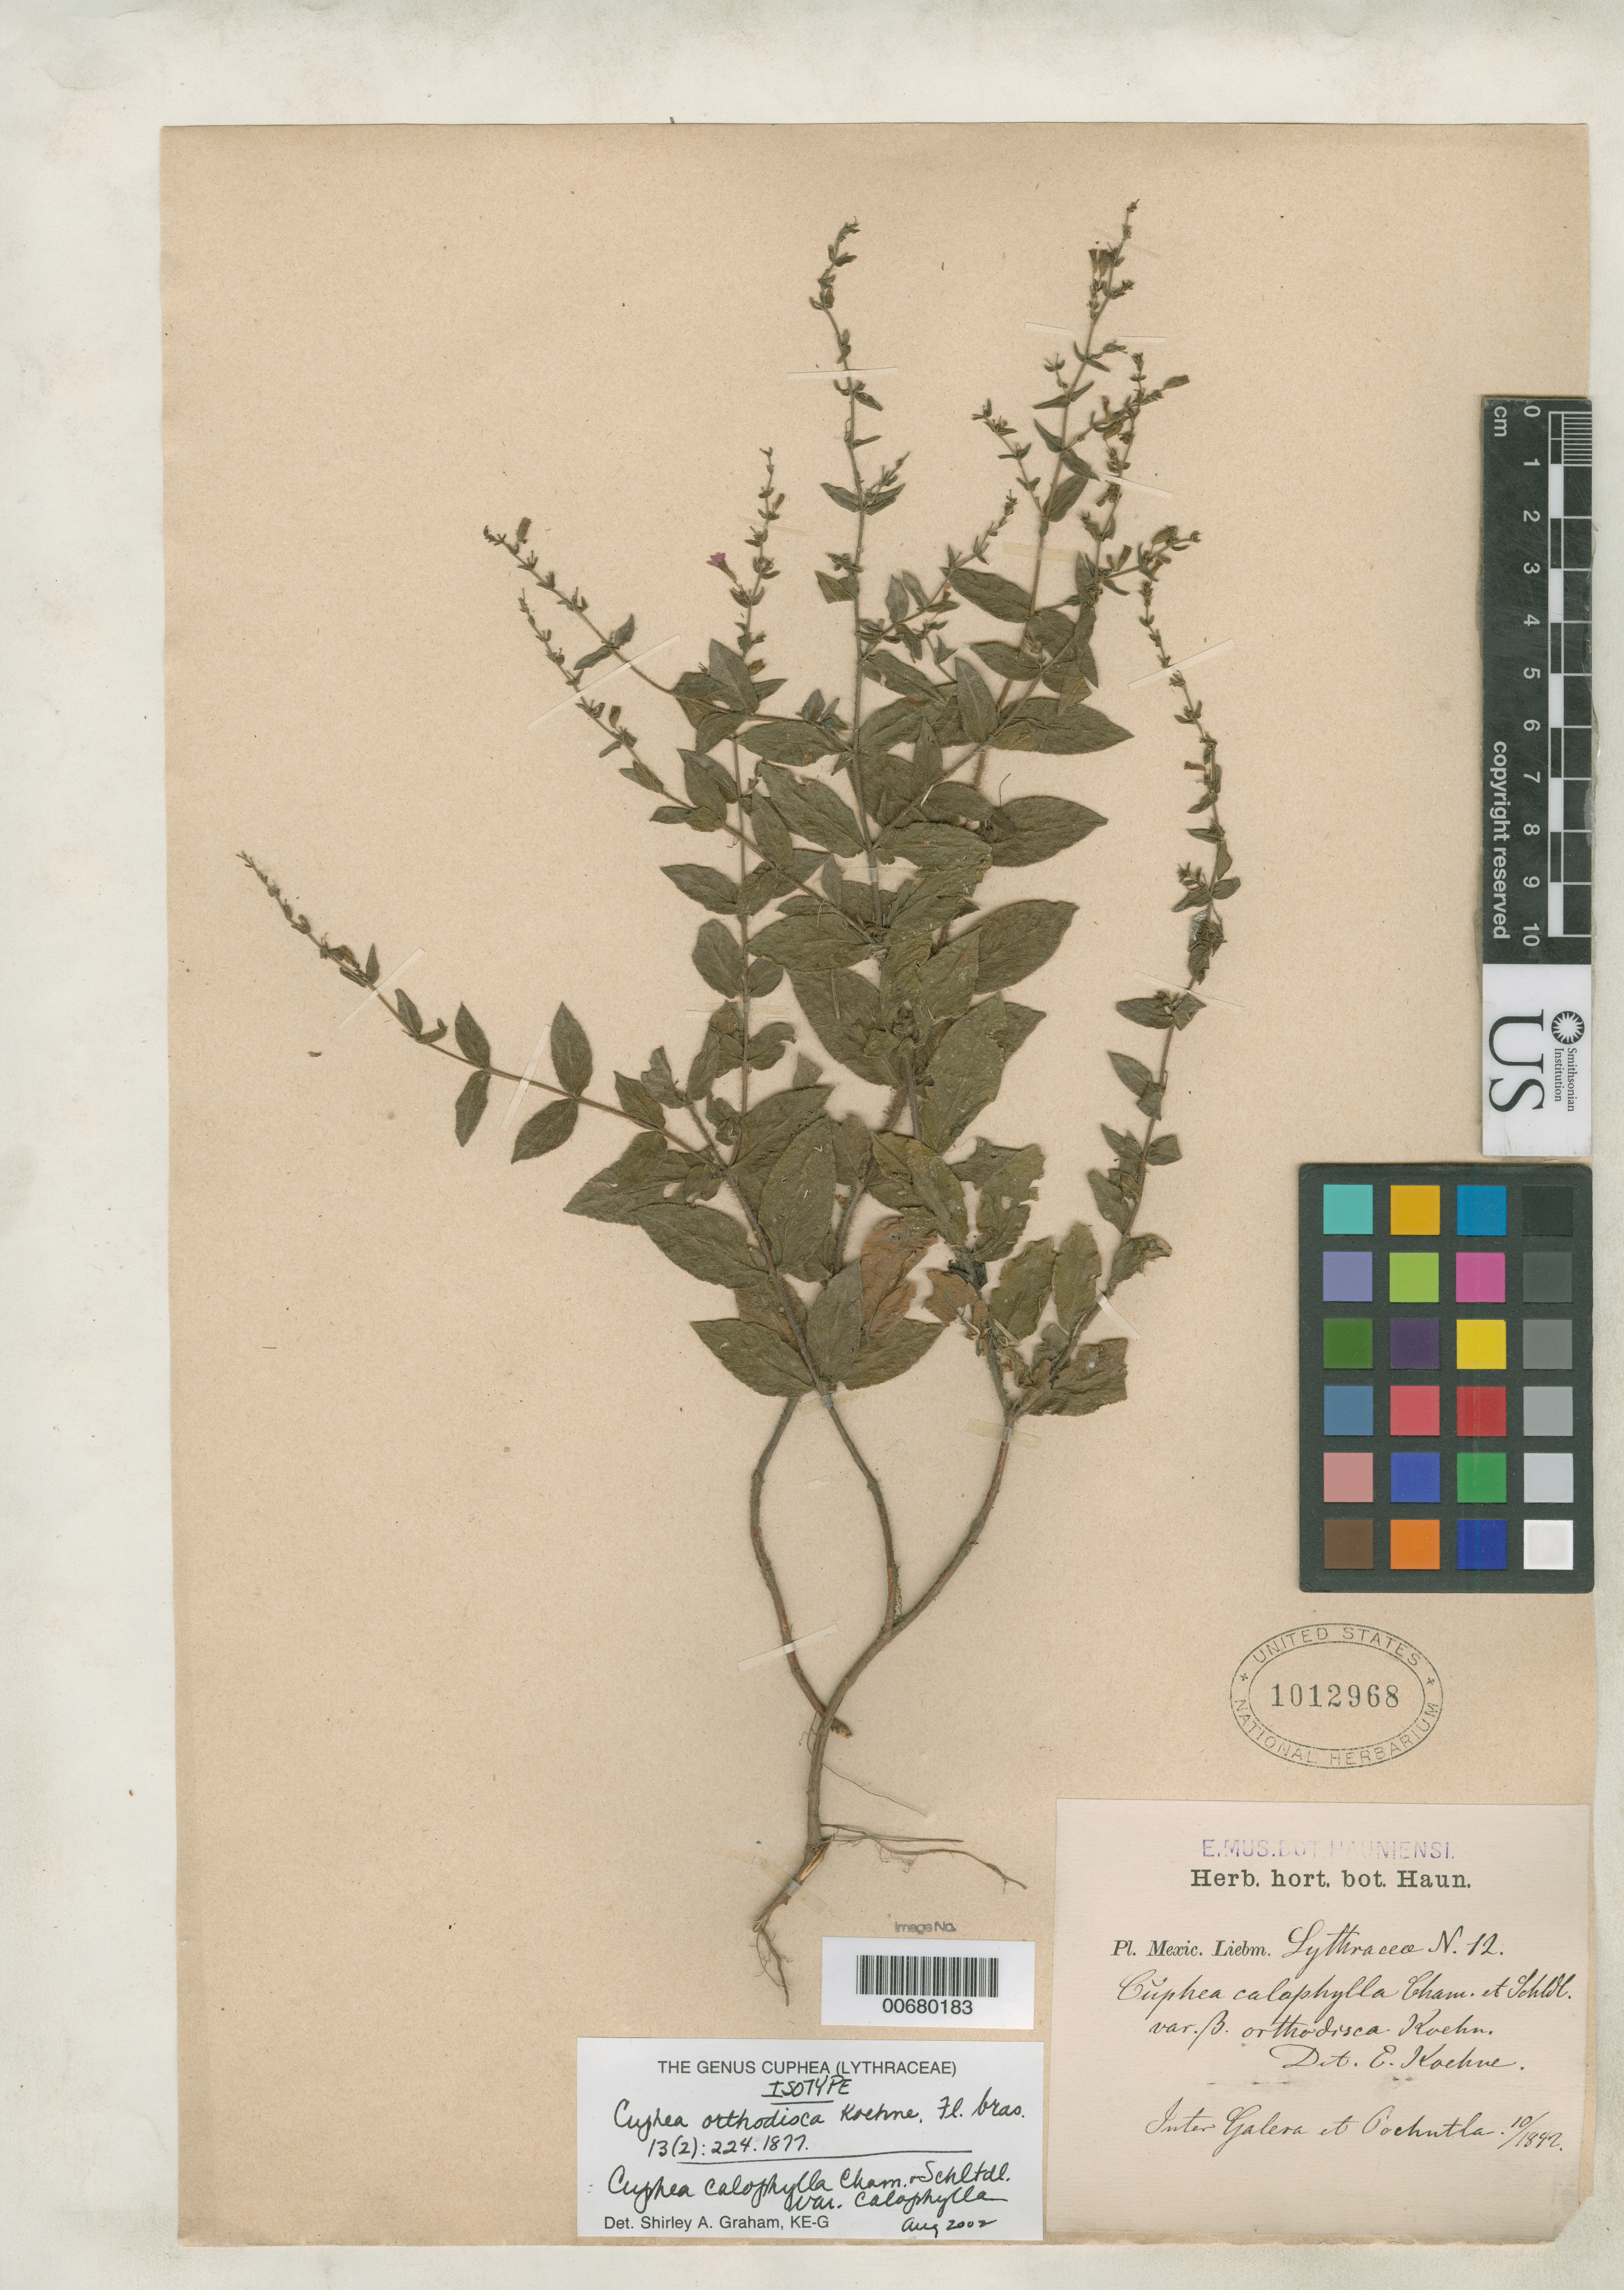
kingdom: Plantae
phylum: Tracheophyta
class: Magnoliopsida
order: Myrtales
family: Lythraceae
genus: Cuphea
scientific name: Cuphea orthodisca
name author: Koehne in Mart.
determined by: Graham, Shirley Ann Tousch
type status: Isotype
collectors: F. M. Liebmann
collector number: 12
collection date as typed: Oct 1842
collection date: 1842-10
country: Mexico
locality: Inter Galera et Cochutla.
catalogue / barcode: US 1012968